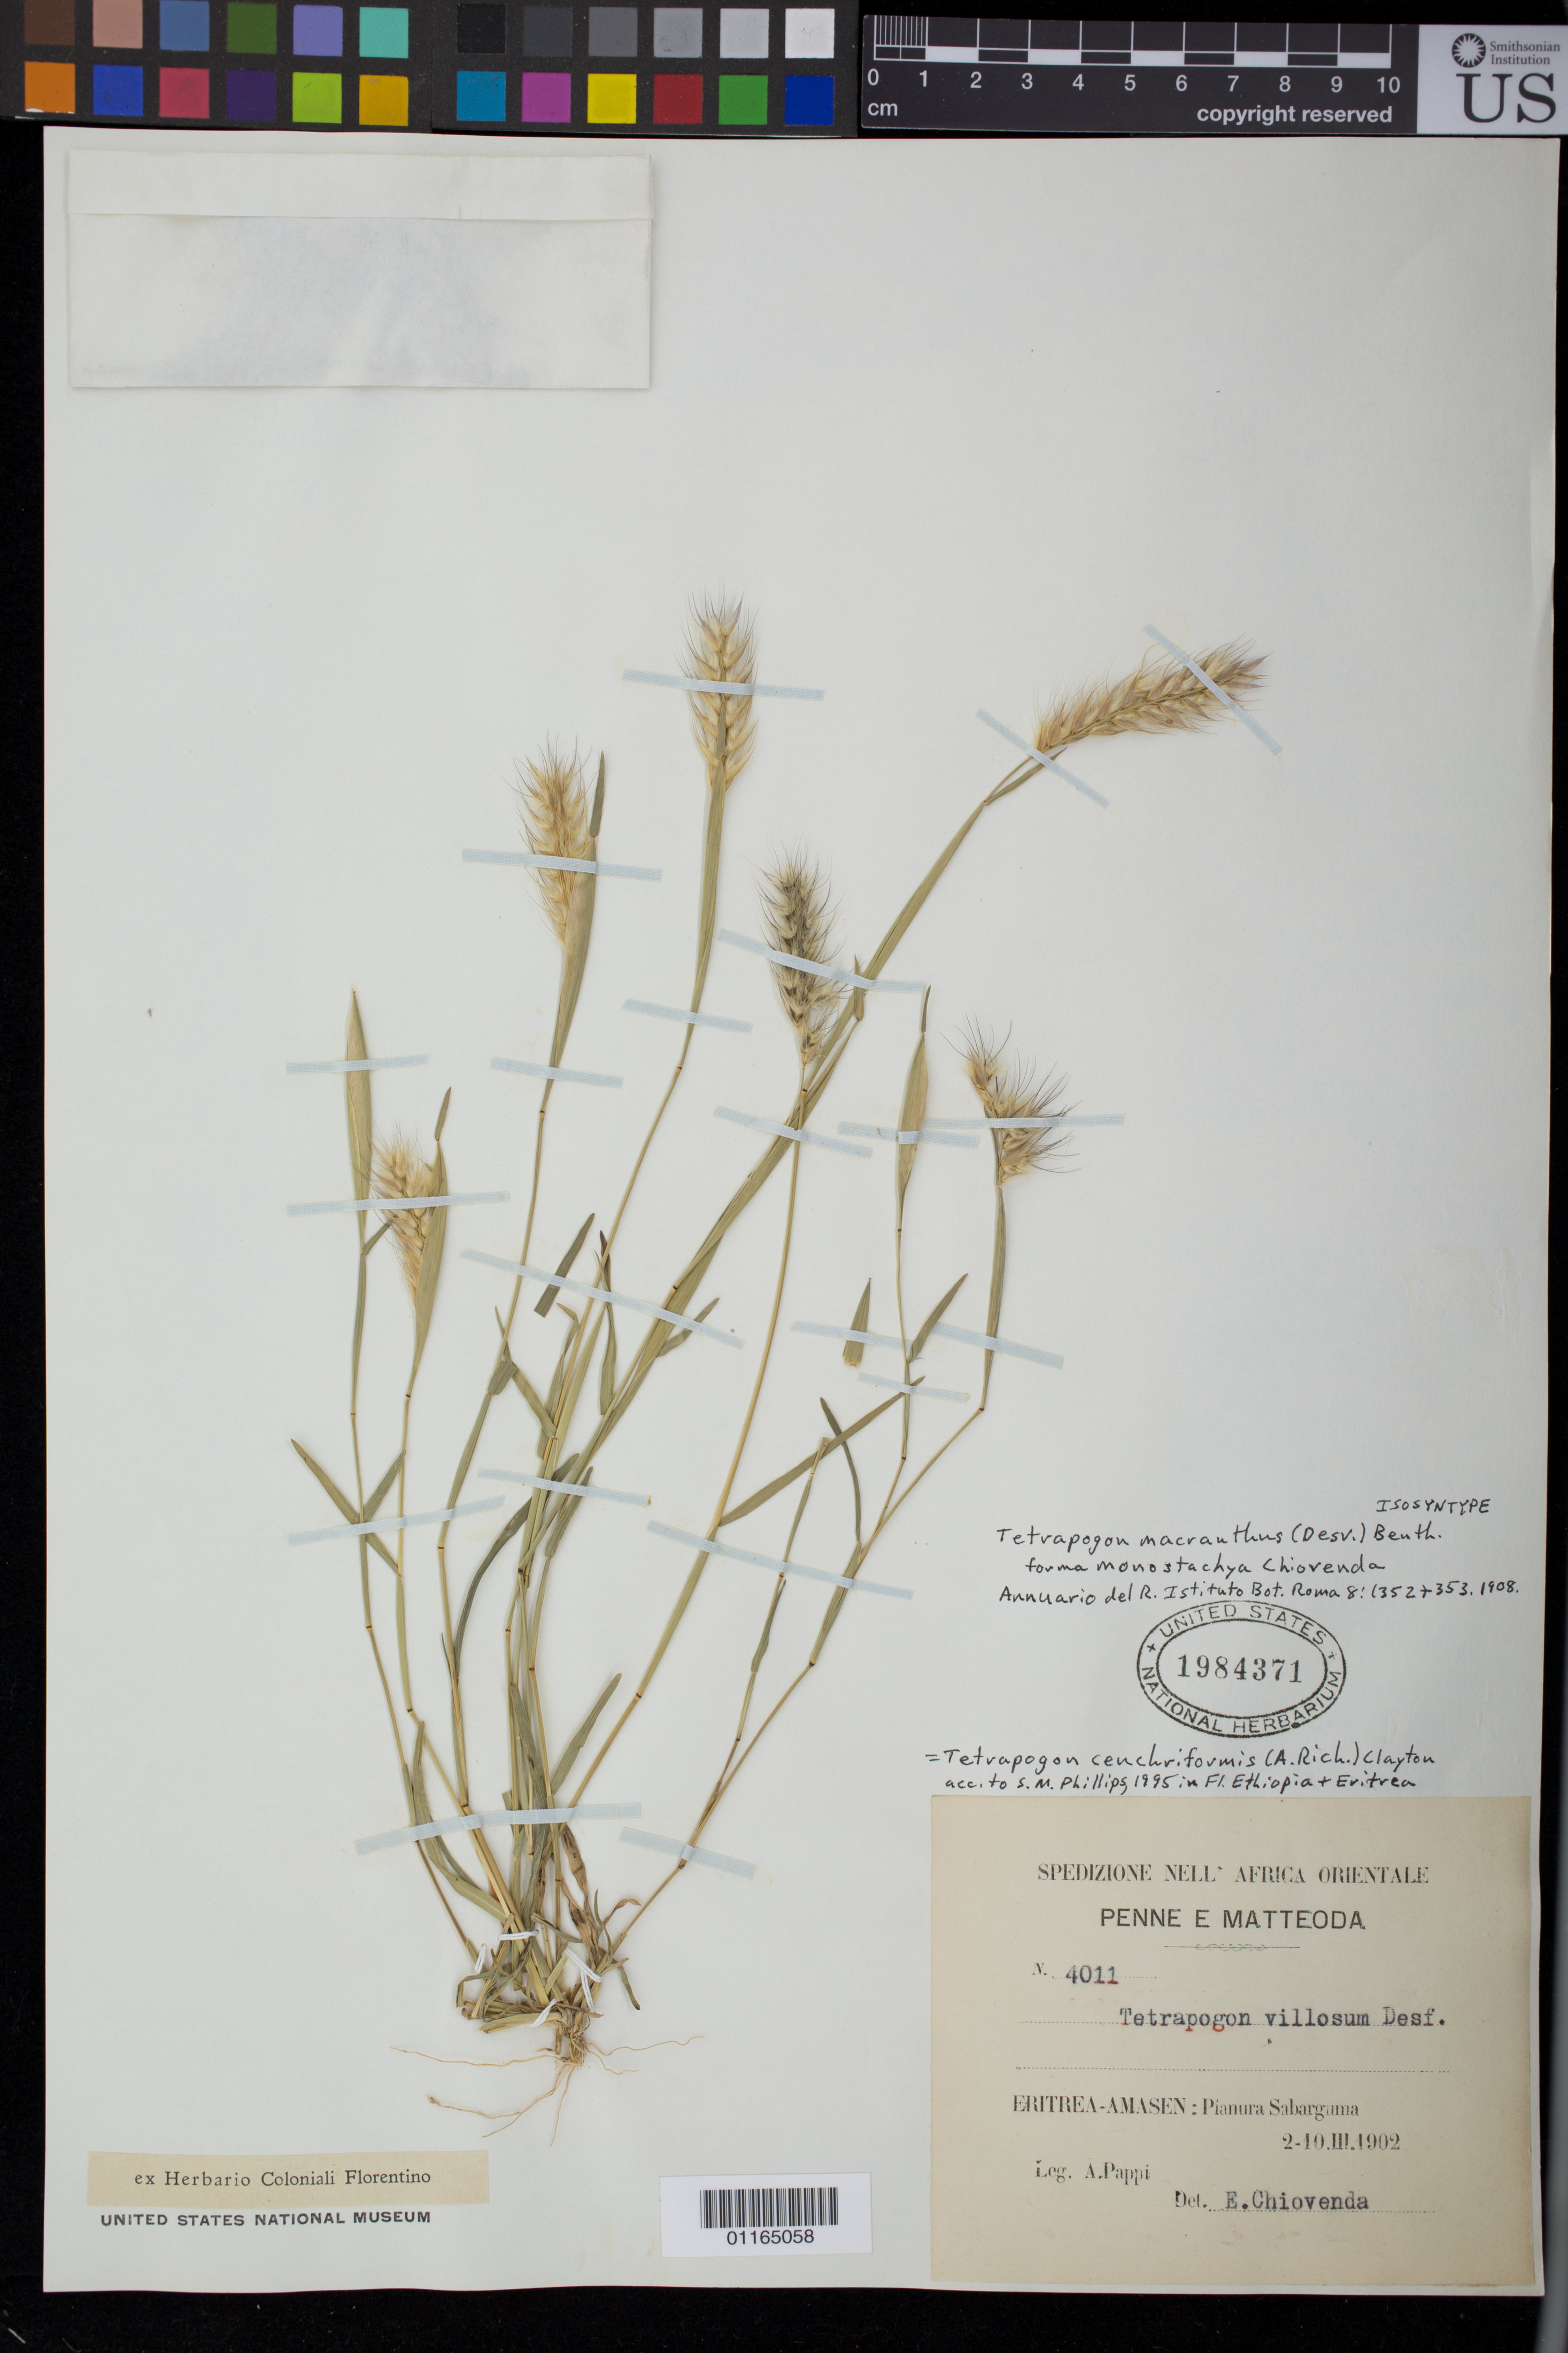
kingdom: Plantae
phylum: Tracheophyta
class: Liliopsida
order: Poales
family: Poaceae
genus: Tetrapogon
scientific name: Tetrapogon macranthus f. monostachyus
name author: Chiov.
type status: Isosyntype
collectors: A. Pappi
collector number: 4011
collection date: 1902-03-02/1902-03-10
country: Eritrea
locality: Eritrea-Amasen: Pianura Sabarguma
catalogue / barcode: US 1984371